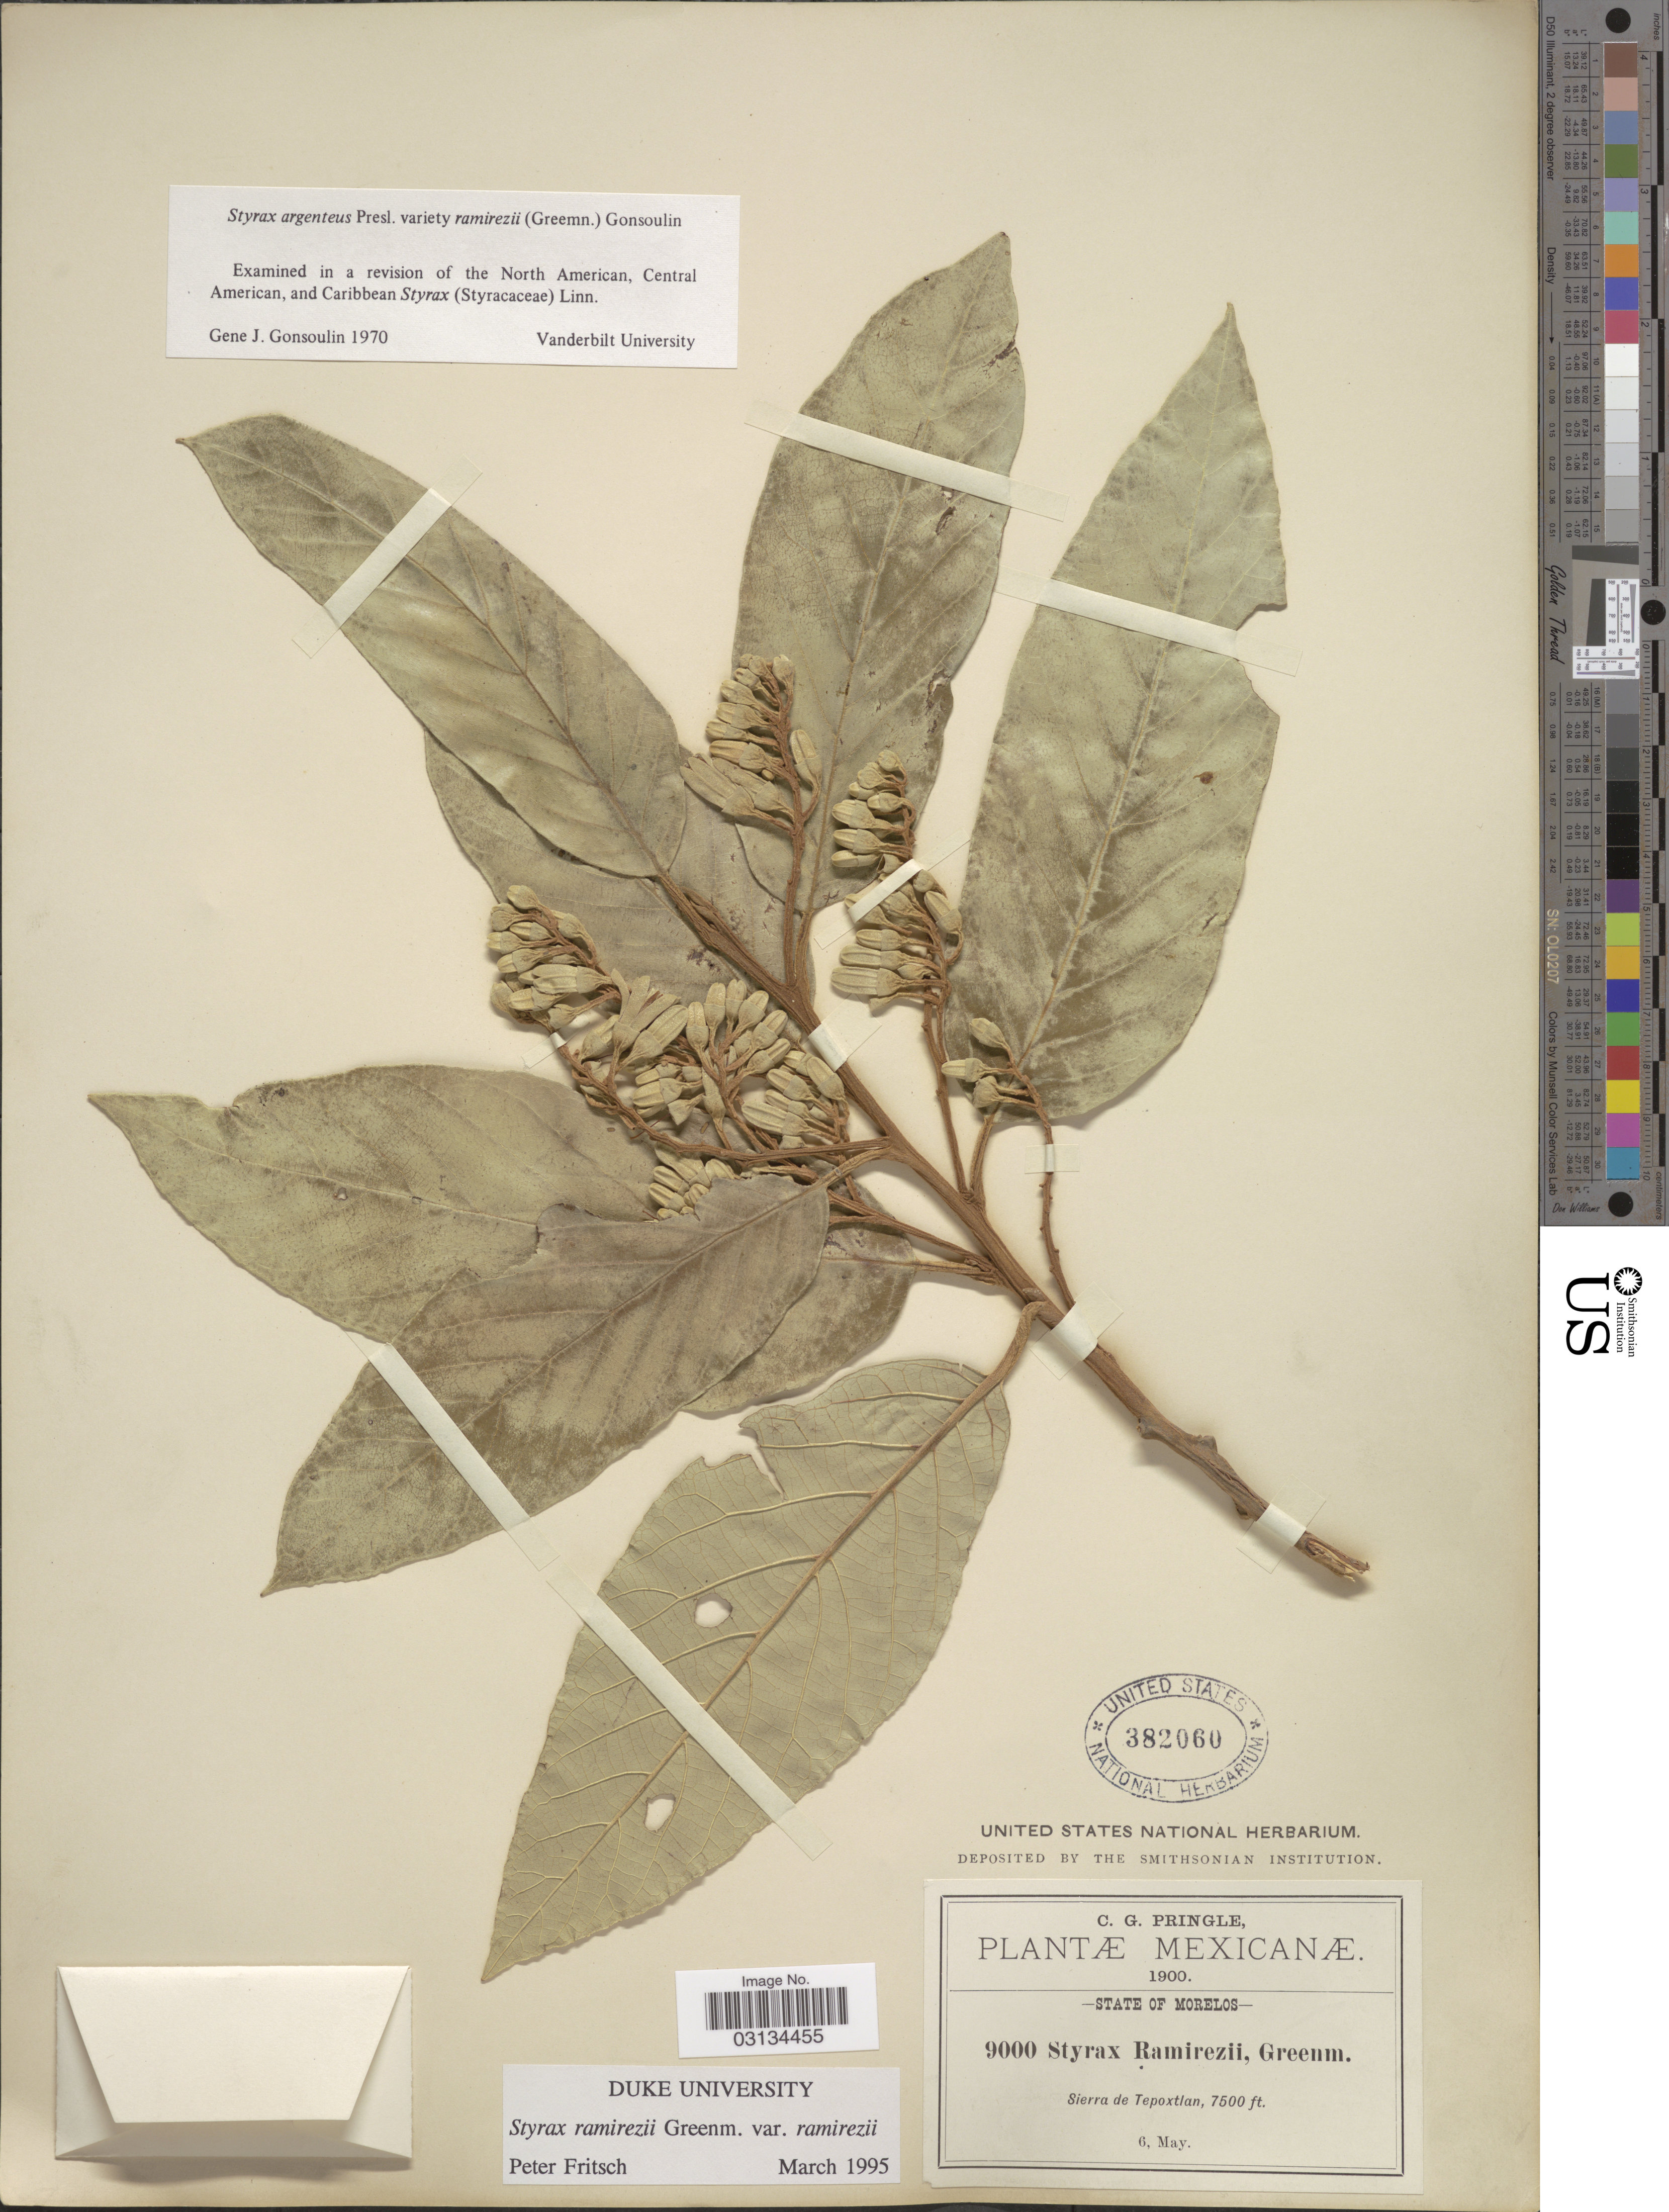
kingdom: Plantae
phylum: Tracheophyta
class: Magnoliopsida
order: Ericales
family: Styracaceae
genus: Styrax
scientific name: Styrax ramirezii var. ramirezii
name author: Greenm.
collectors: C. G. Pringle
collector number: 9000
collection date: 1900-05-06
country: Mexico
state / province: Morelos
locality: Sierra de Tepoxtlan.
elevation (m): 2286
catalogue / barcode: US 382060